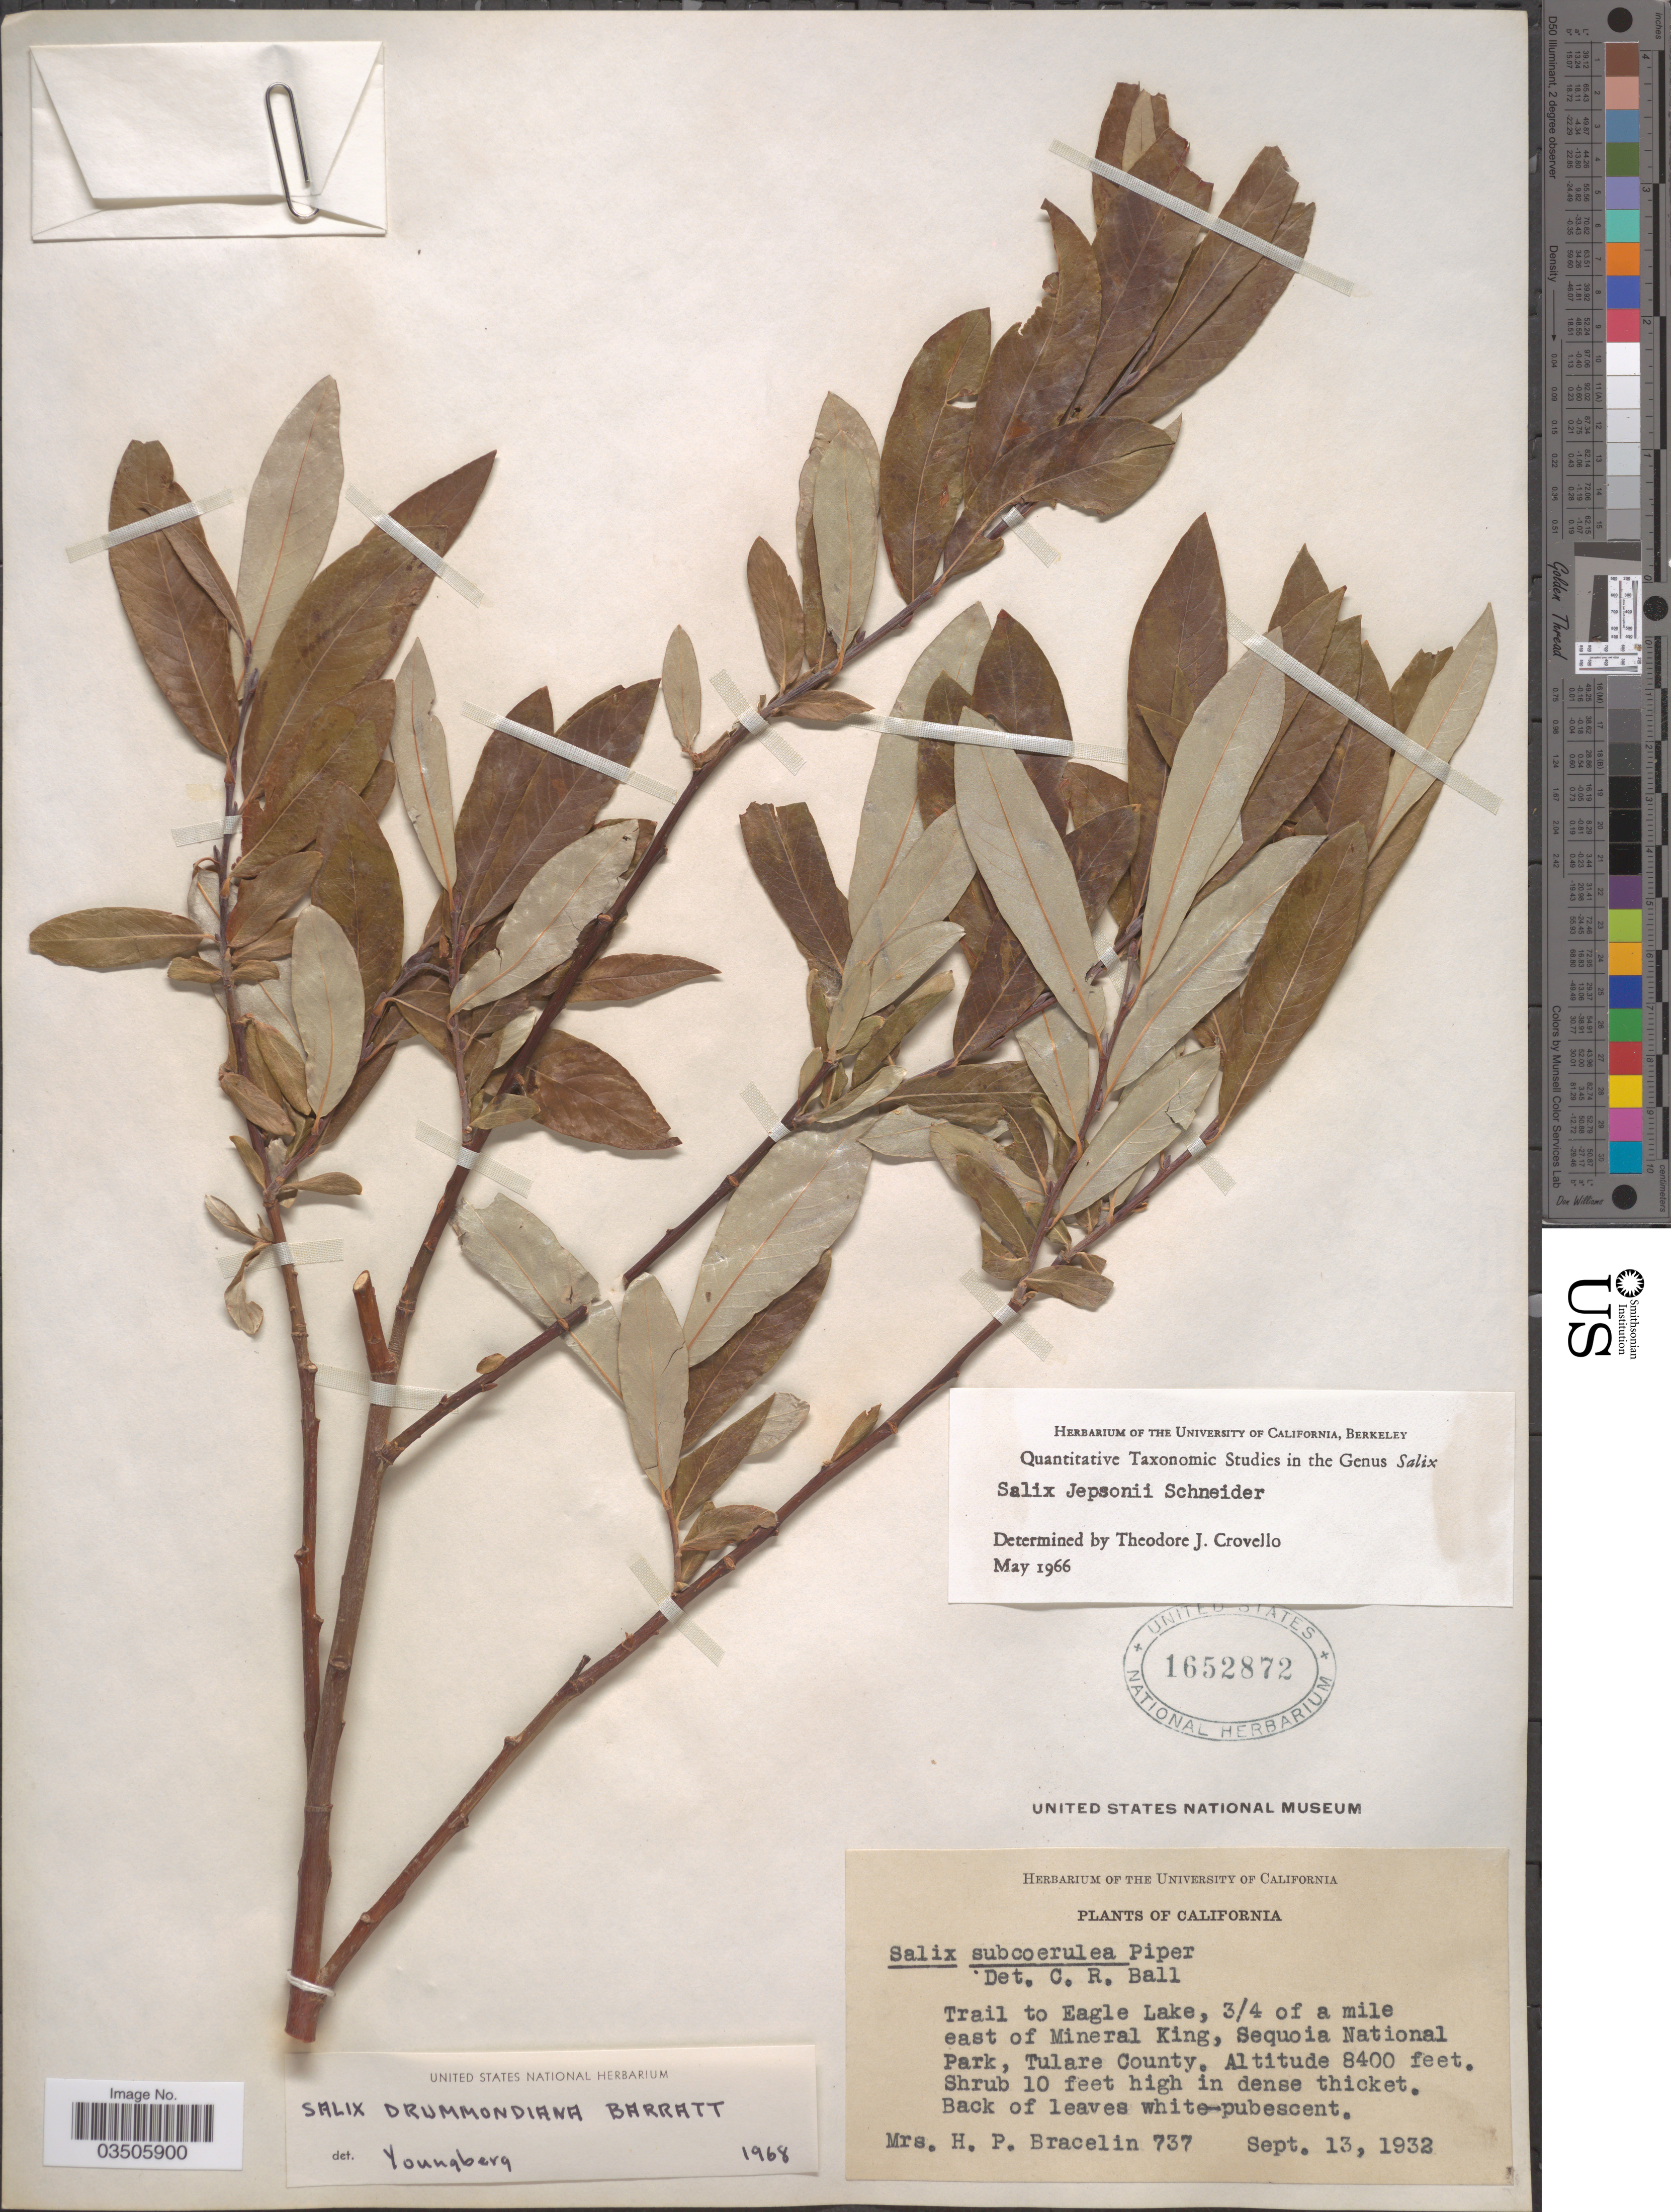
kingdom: Plantae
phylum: Tracheophyta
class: Magnoliopsida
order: Malpighiales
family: Salicaceae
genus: Salix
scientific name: Salix subcoerulea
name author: Piper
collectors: H. Bracelin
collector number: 737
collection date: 1932-09-13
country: United States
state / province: California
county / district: Tulare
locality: Trail to Eagle Lake, 3/4 of a mile east of Mineral King, Sequoia National Park, Tulare County.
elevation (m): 2560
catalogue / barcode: US 1652872